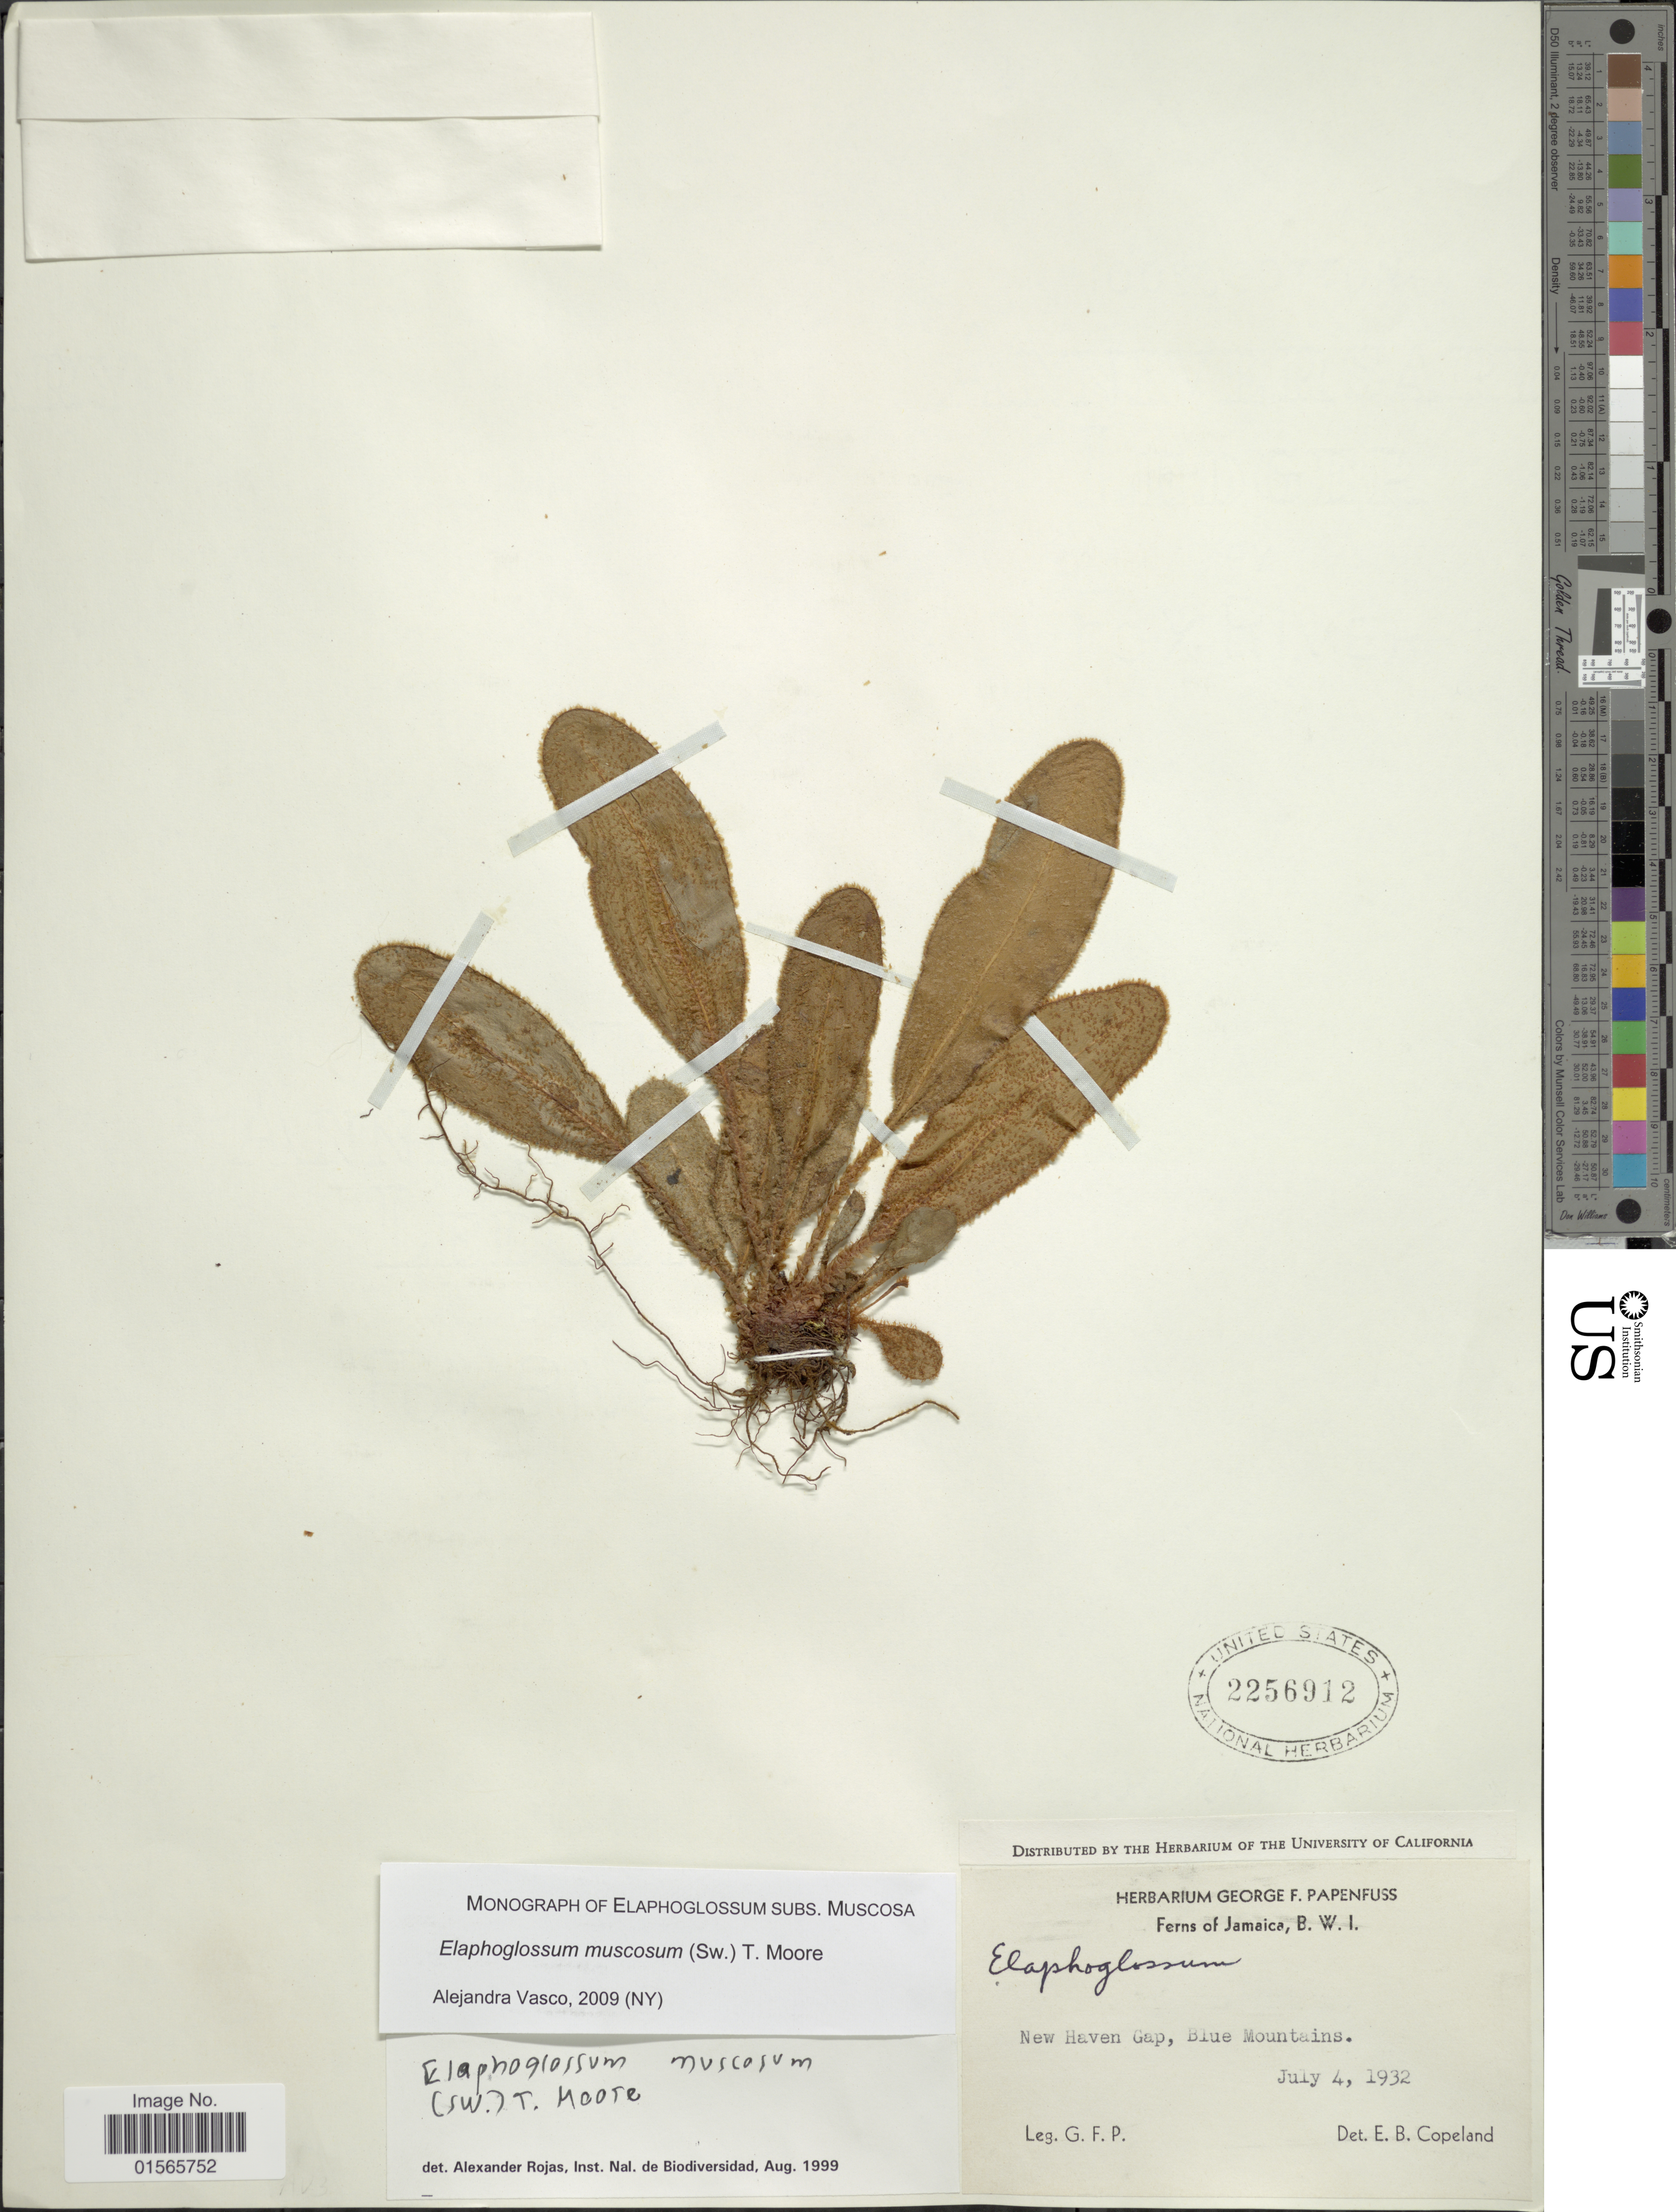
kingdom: Plantae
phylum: Tracheophyta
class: Polypodiopsida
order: Polypodiales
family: Dryopteridaceae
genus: Elaphoglossum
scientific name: Elaphoglossum muscosum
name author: (Sw.) T. Moore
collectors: G. Papenfuss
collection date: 1932-07-04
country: Jamaica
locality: New Haven Gap, Blue Mountains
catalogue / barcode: US 2256912